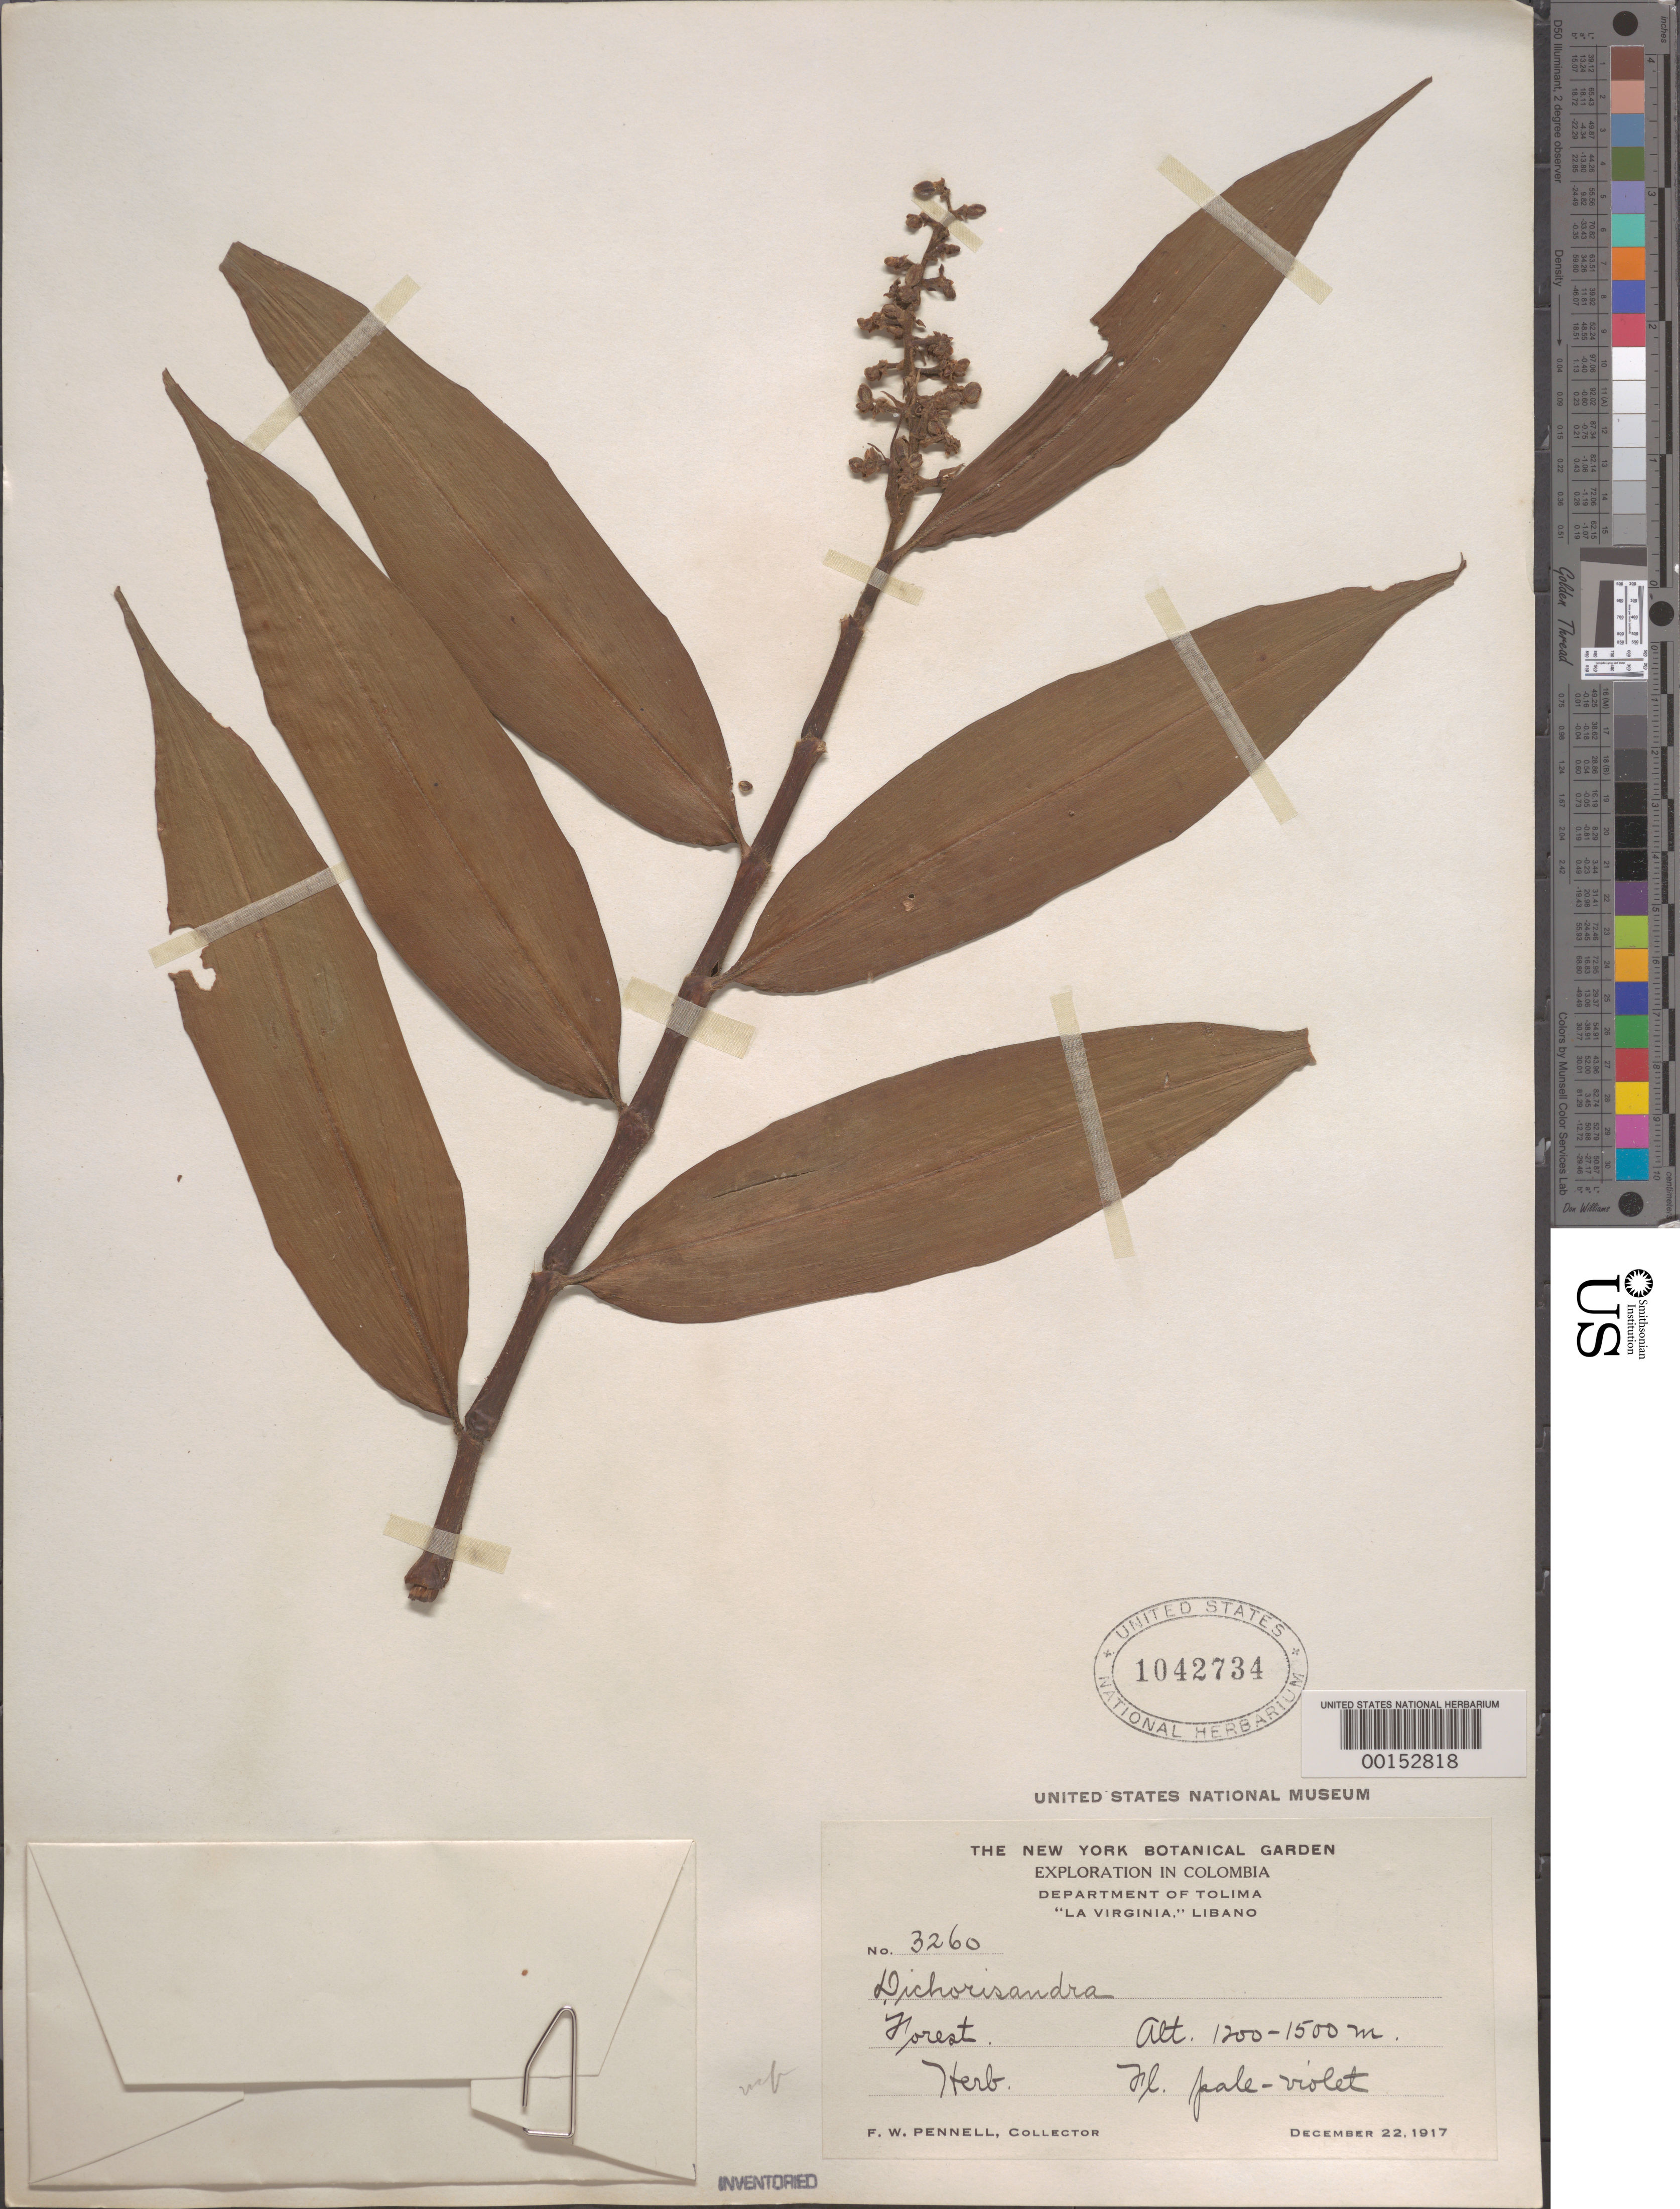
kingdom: Plantae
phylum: Tracheophyta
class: Liliopsida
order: Commelinales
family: Commelinaceae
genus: Dichorisandra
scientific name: Dichorisandra ulei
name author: J.F. Macbr.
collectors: F. W. Pennell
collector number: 3260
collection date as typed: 22 Dec 1917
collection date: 1917-12-22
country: Colombia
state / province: Tolima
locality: Libano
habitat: Forest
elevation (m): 1200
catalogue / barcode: US 1042734